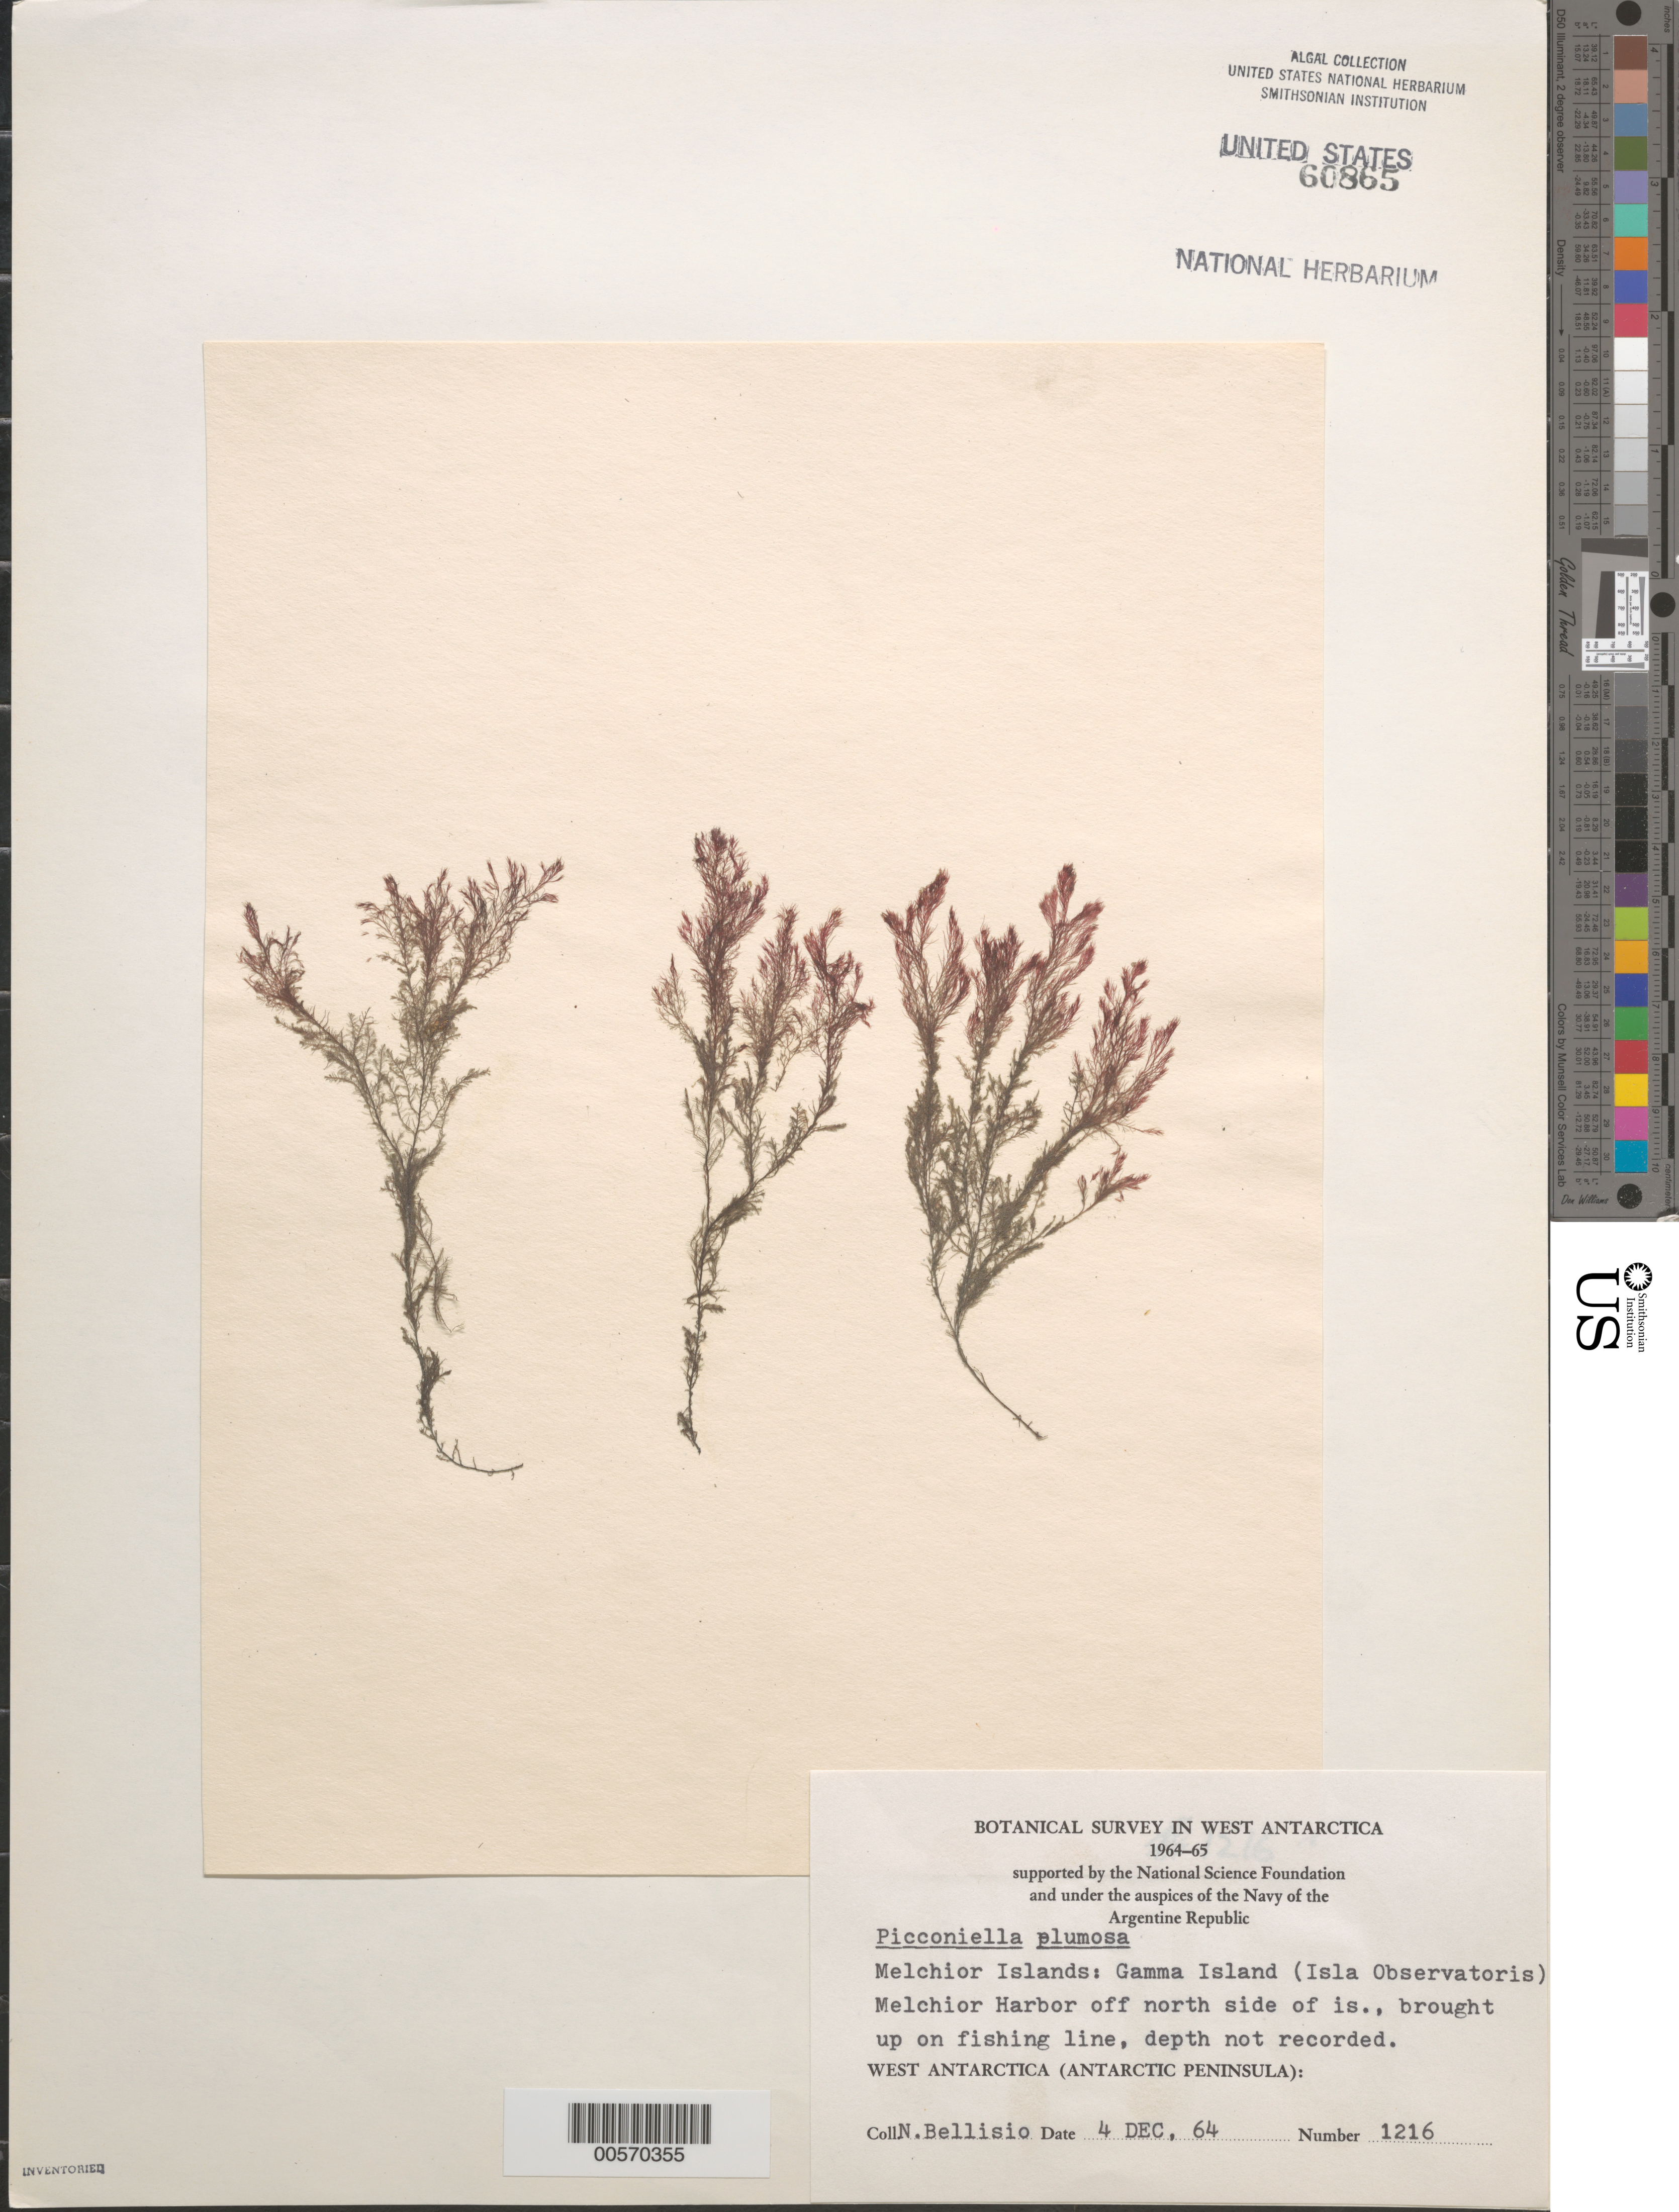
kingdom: Plantae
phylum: Rhodophyta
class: Florideophyceae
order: Ceramiales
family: Rhodomelaceae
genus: Picconiella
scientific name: Picconiella plumosa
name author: (Kylin) De Toni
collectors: N. Bellisio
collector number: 1216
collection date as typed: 04 Dec 1964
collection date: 1964-12-04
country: Antarctica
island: Gamma Island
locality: Melchior Harbor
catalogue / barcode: US 60865